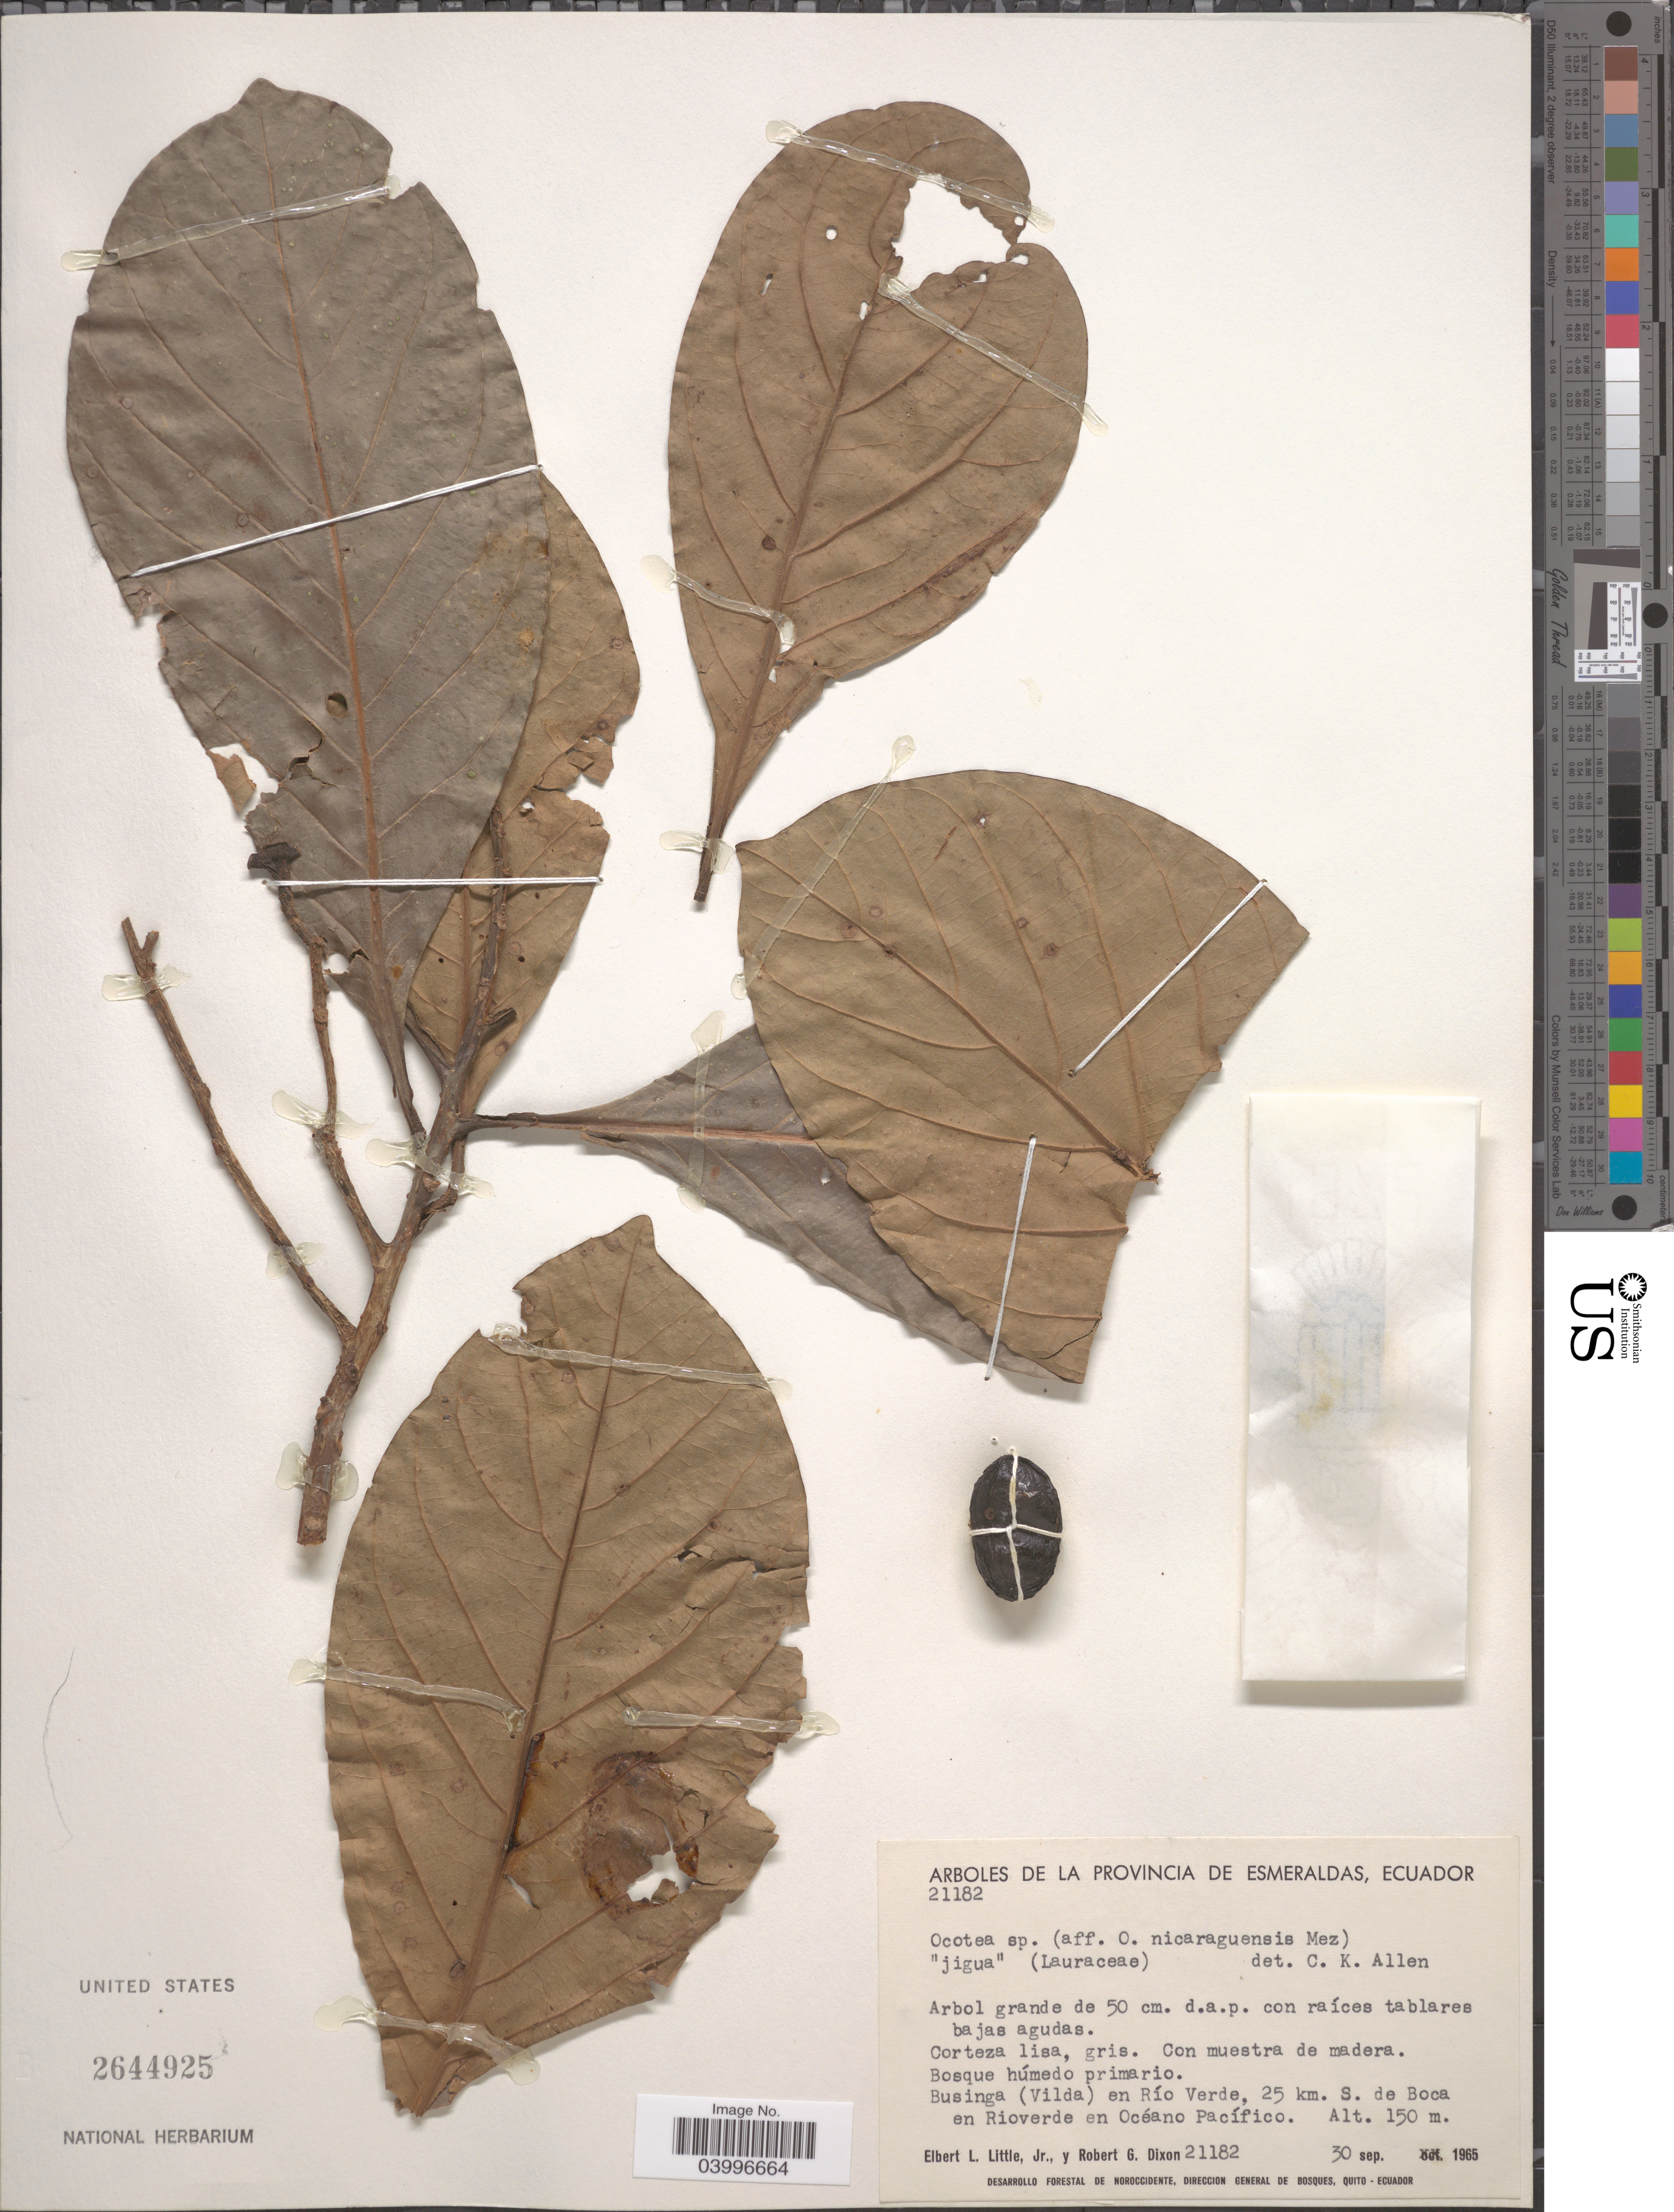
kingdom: Plantae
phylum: Tracheophyta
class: Magnoliopsida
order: Laurales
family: Lauraceae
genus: Ocotea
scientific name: Ocotea nicaraguensis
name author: Mez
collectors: E. L. Little & R. G. Dixon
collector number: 21182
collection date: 1965-09-30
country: Ecuador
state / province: Esmeraldas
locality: Businga (Vilda) en Río Verde, 25 km. S. de Boca en Rioverde en Océano Pacífico.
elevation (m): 150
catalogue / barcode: US 2644925